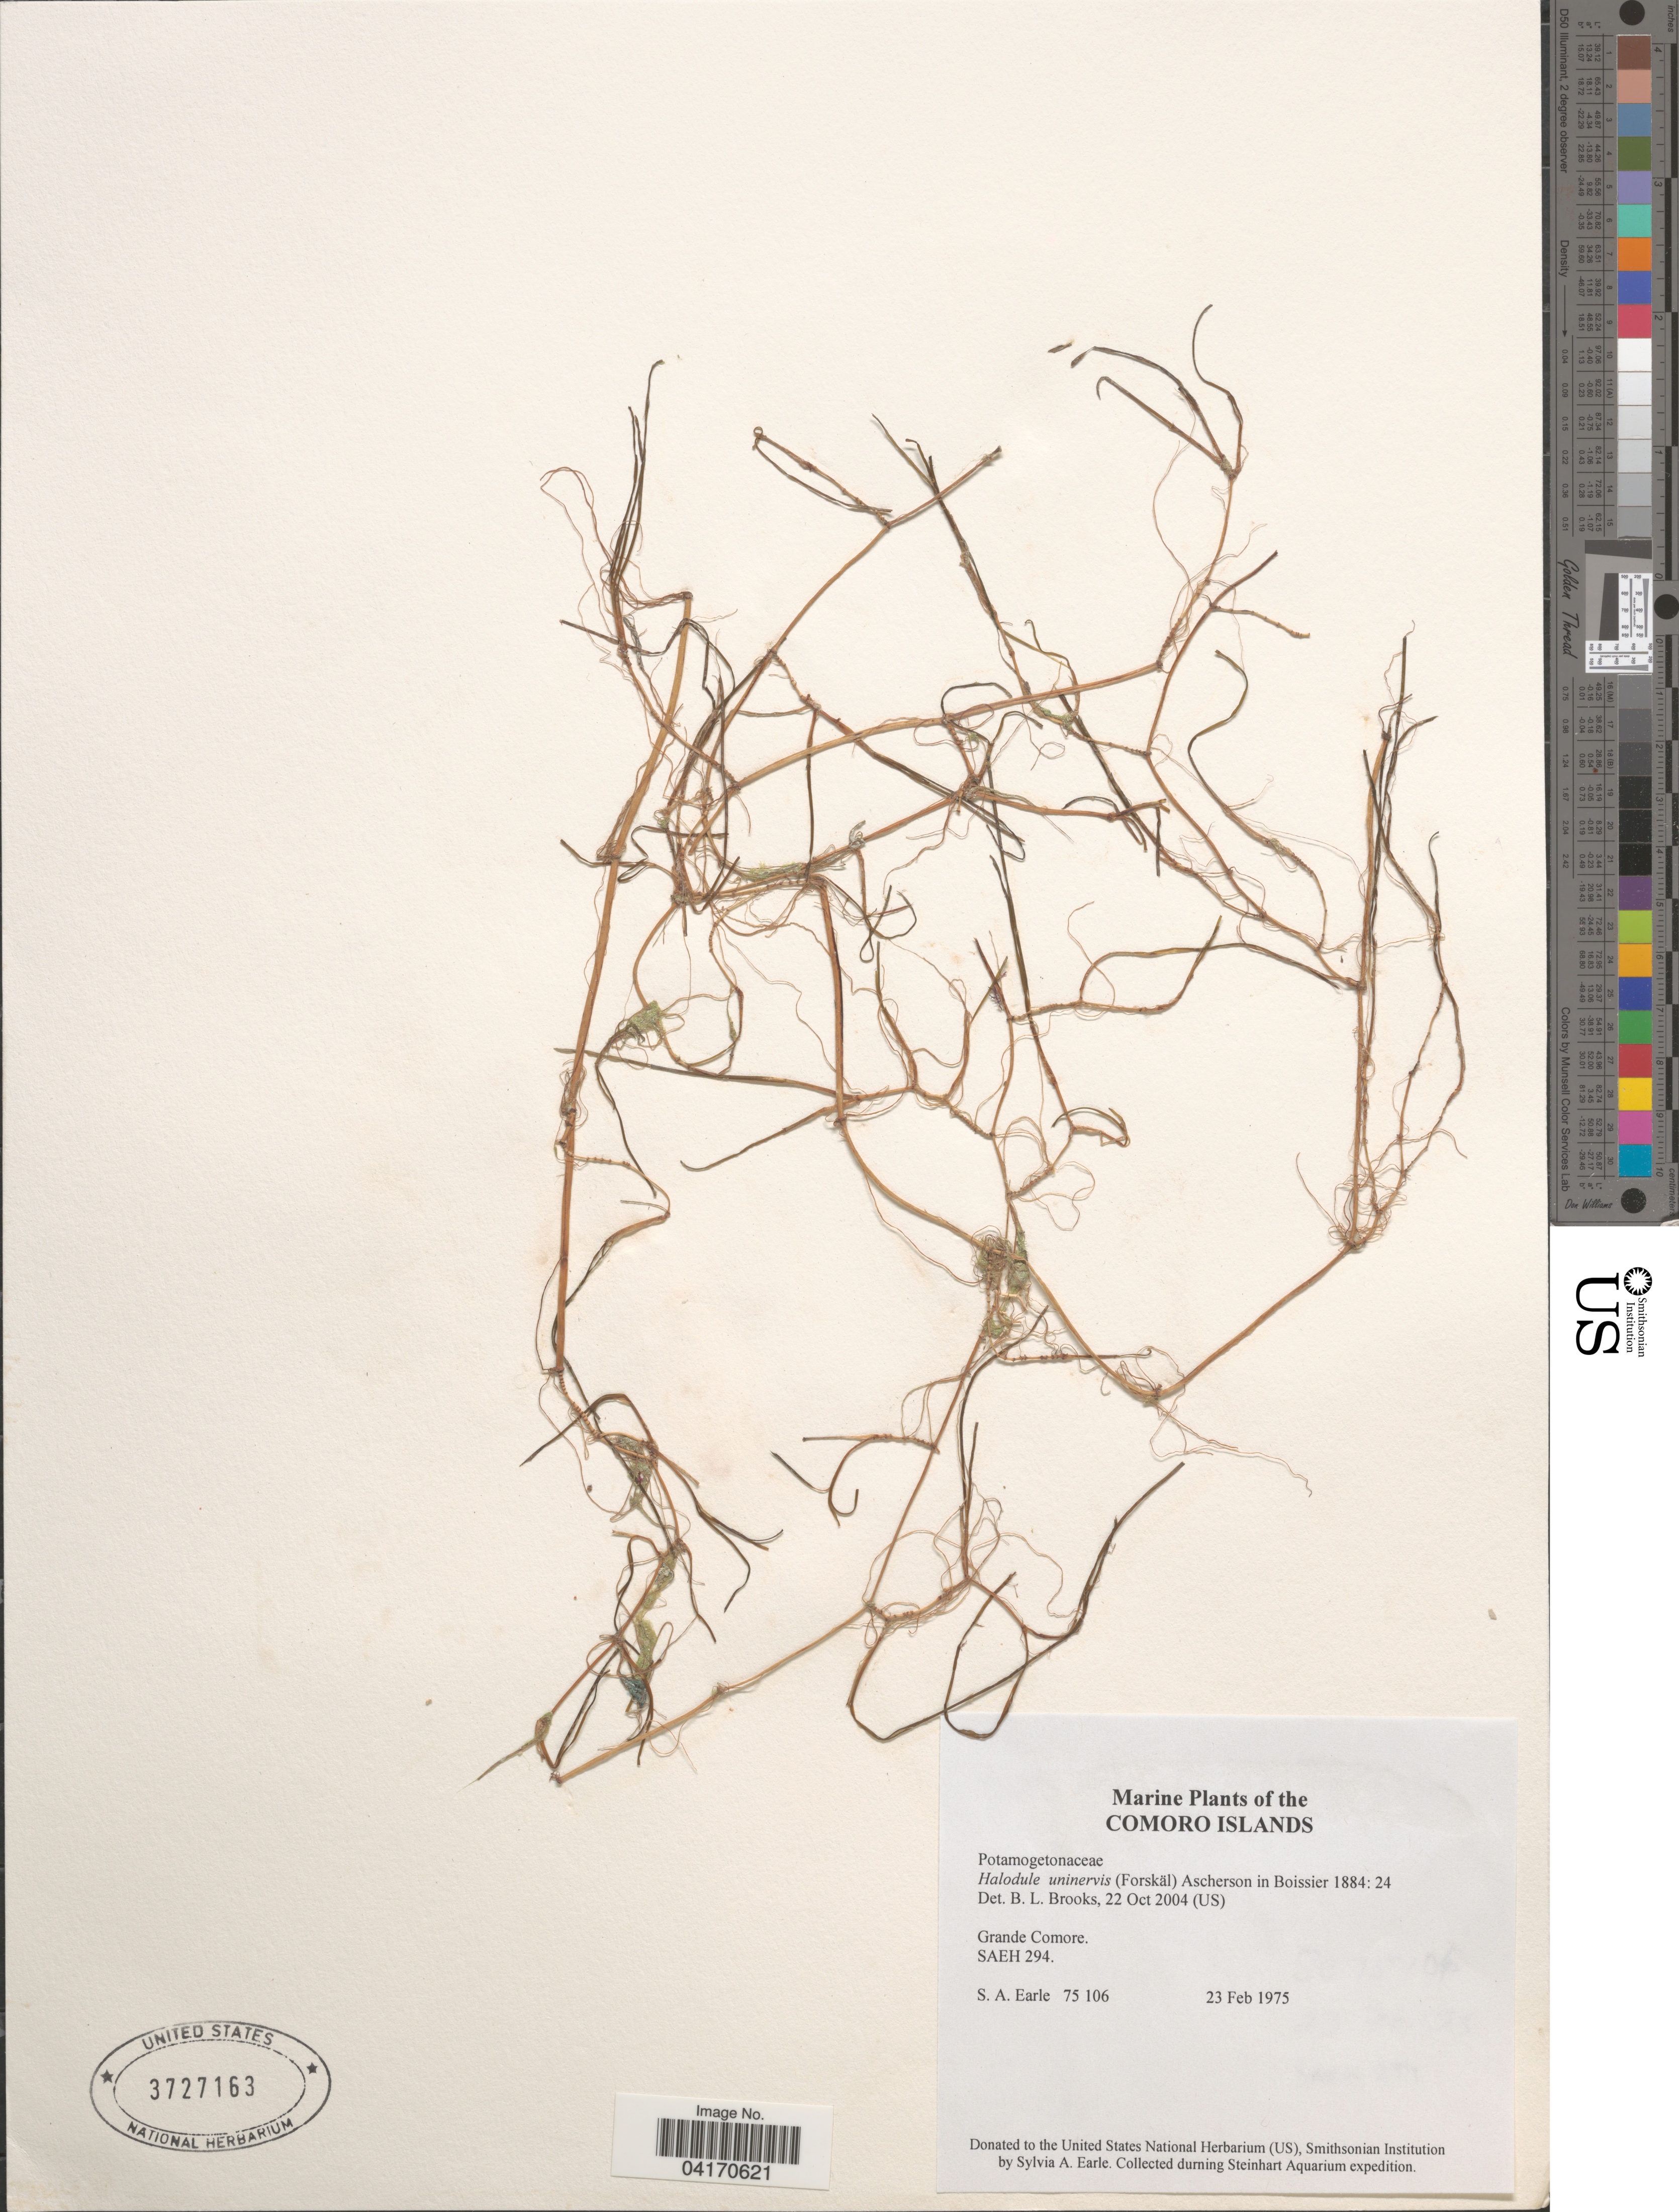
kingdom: Plantae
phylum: Tracheophyta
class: Liliopsida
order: Alismatales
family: Cymodoceaceae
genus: Halodule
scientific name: Halodule uninervis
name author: (Forssk.) Asch.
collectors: S. A. Earle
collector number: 75106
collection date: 1975-02-23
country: Comoros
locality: Comoro Islands. Grande Comore. SAEH 294. Steinhart Aquarium expedition.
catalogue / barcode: US 3727163